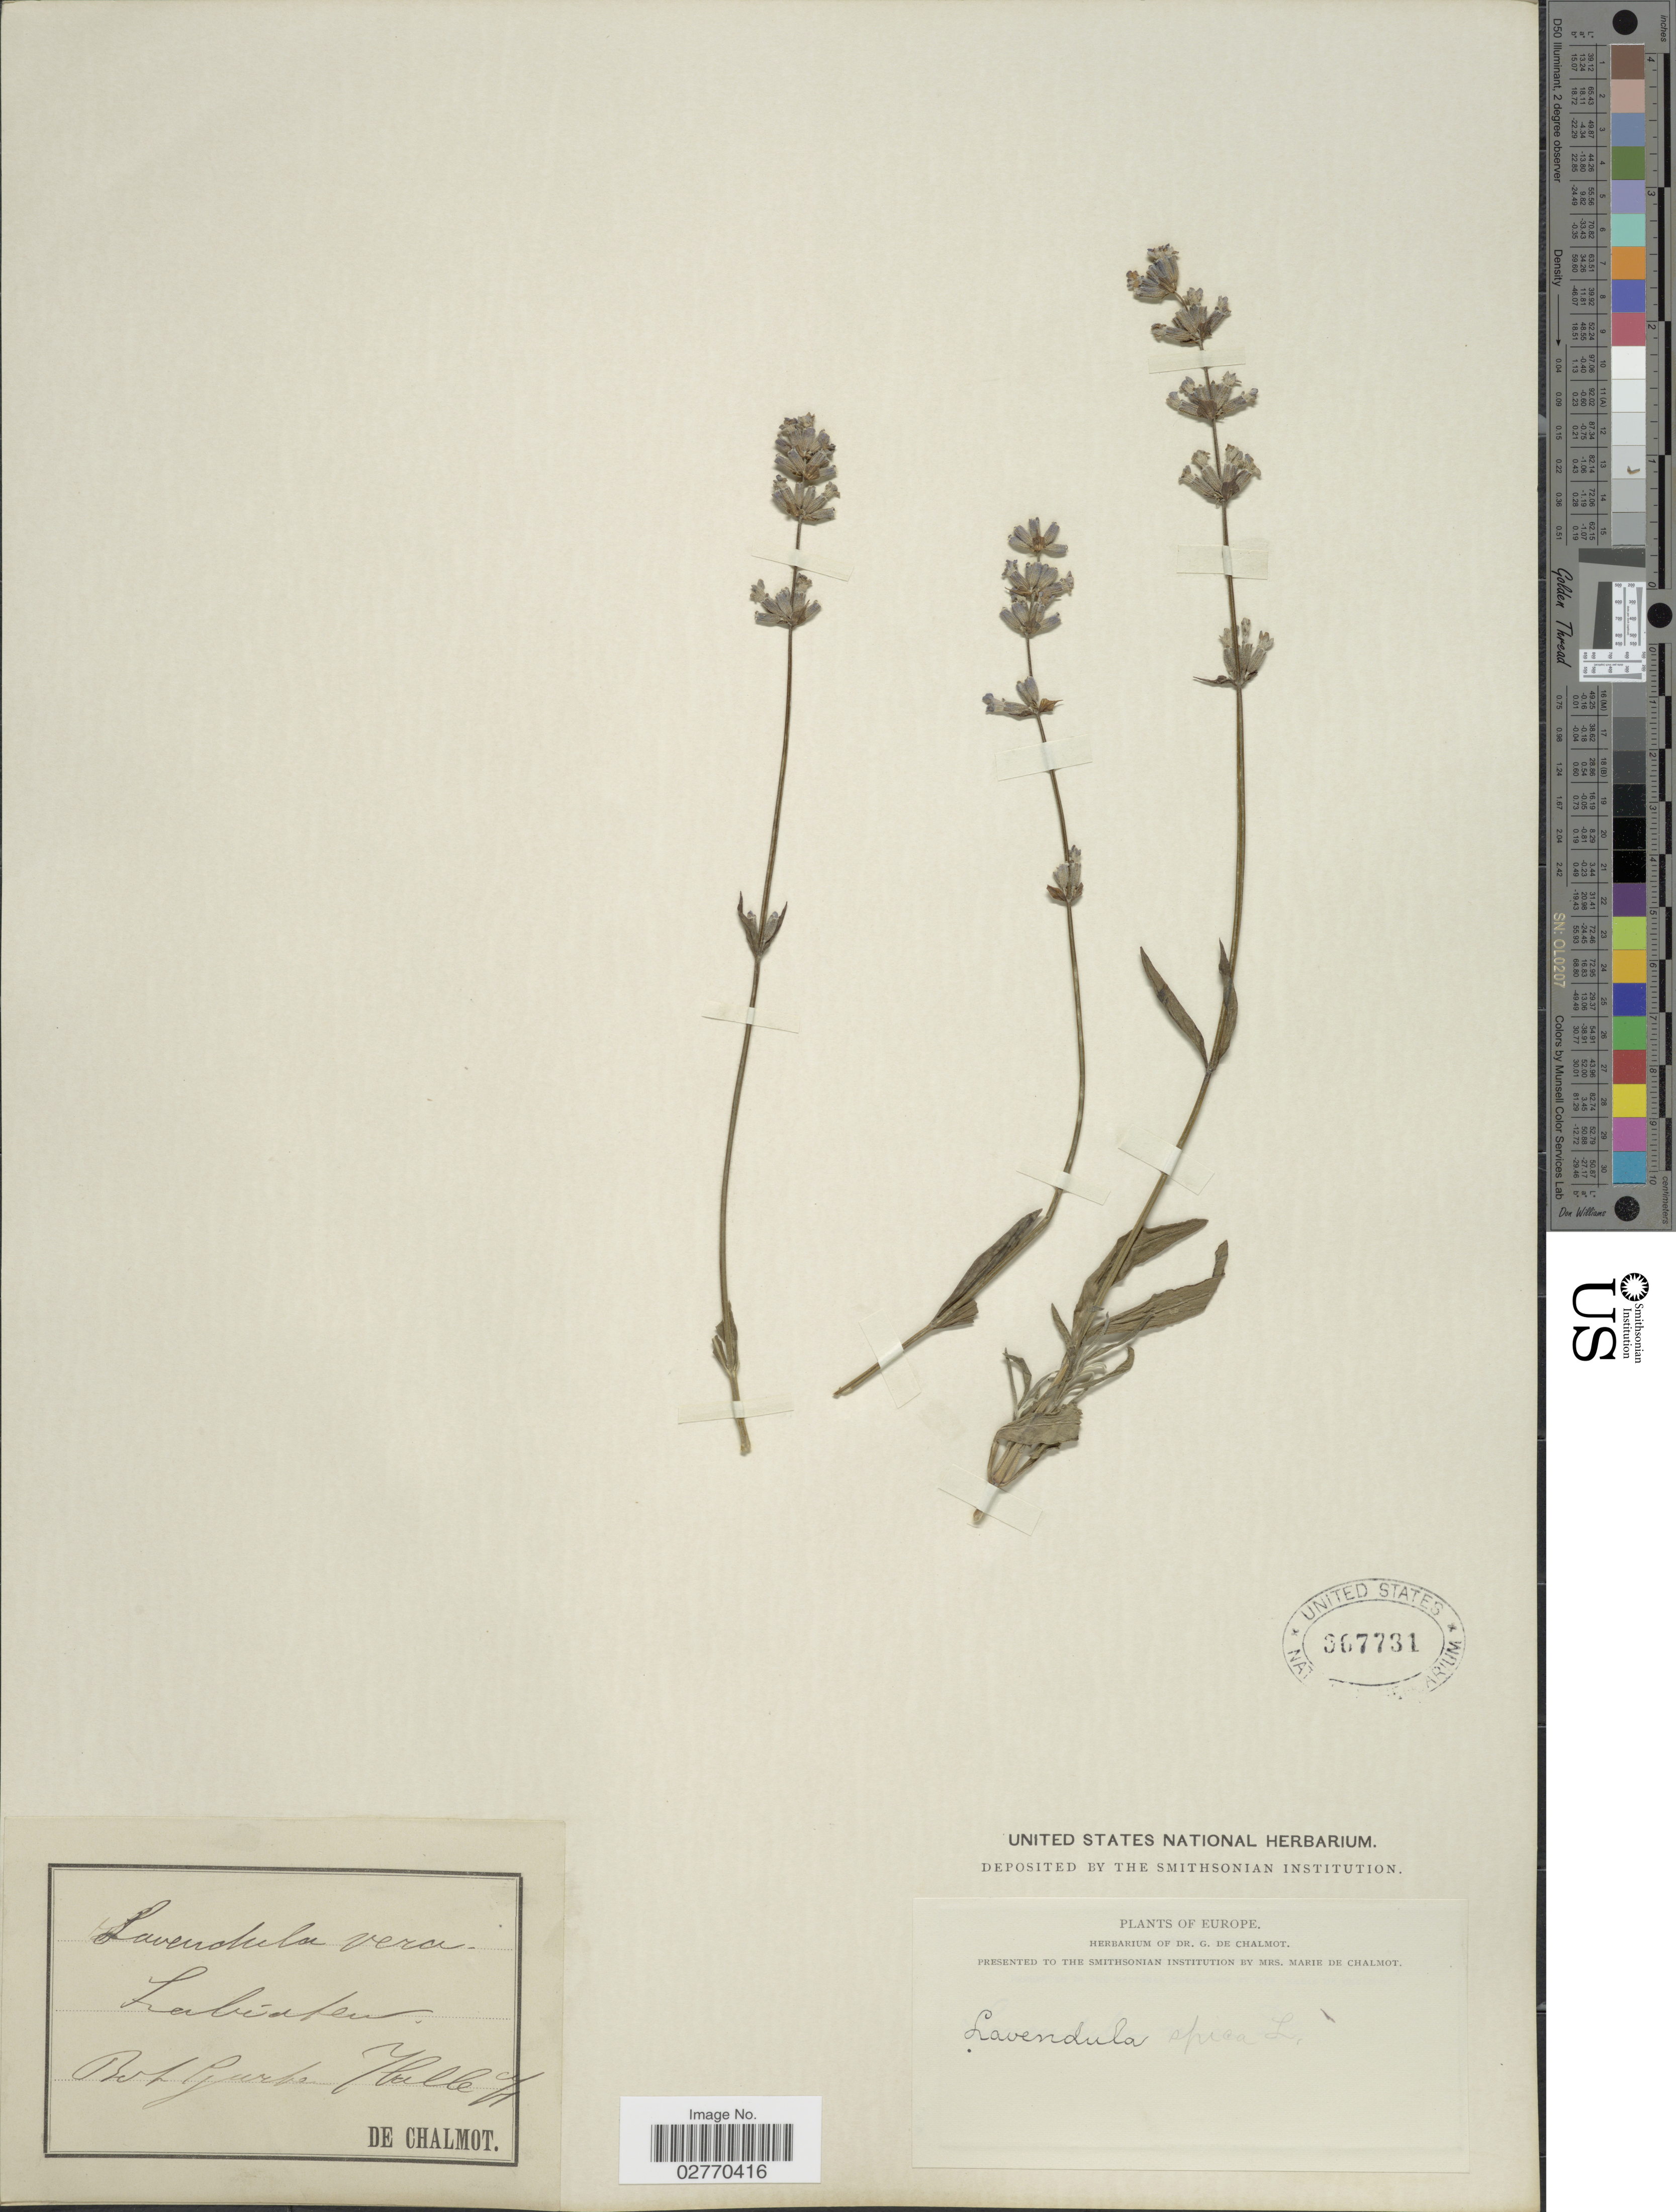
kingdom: Plantae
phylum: Tracheophyta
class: Magnoliopsida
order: Lamiales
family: Lamiaceae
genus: Lavandula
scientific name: Lavandula angustifolia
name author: Mill.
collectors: G. de Chalmot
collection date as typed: Transcribed d/m/y: /7/71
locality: Bort Gurp. [interpreted] Europe.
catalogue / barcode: US 367731